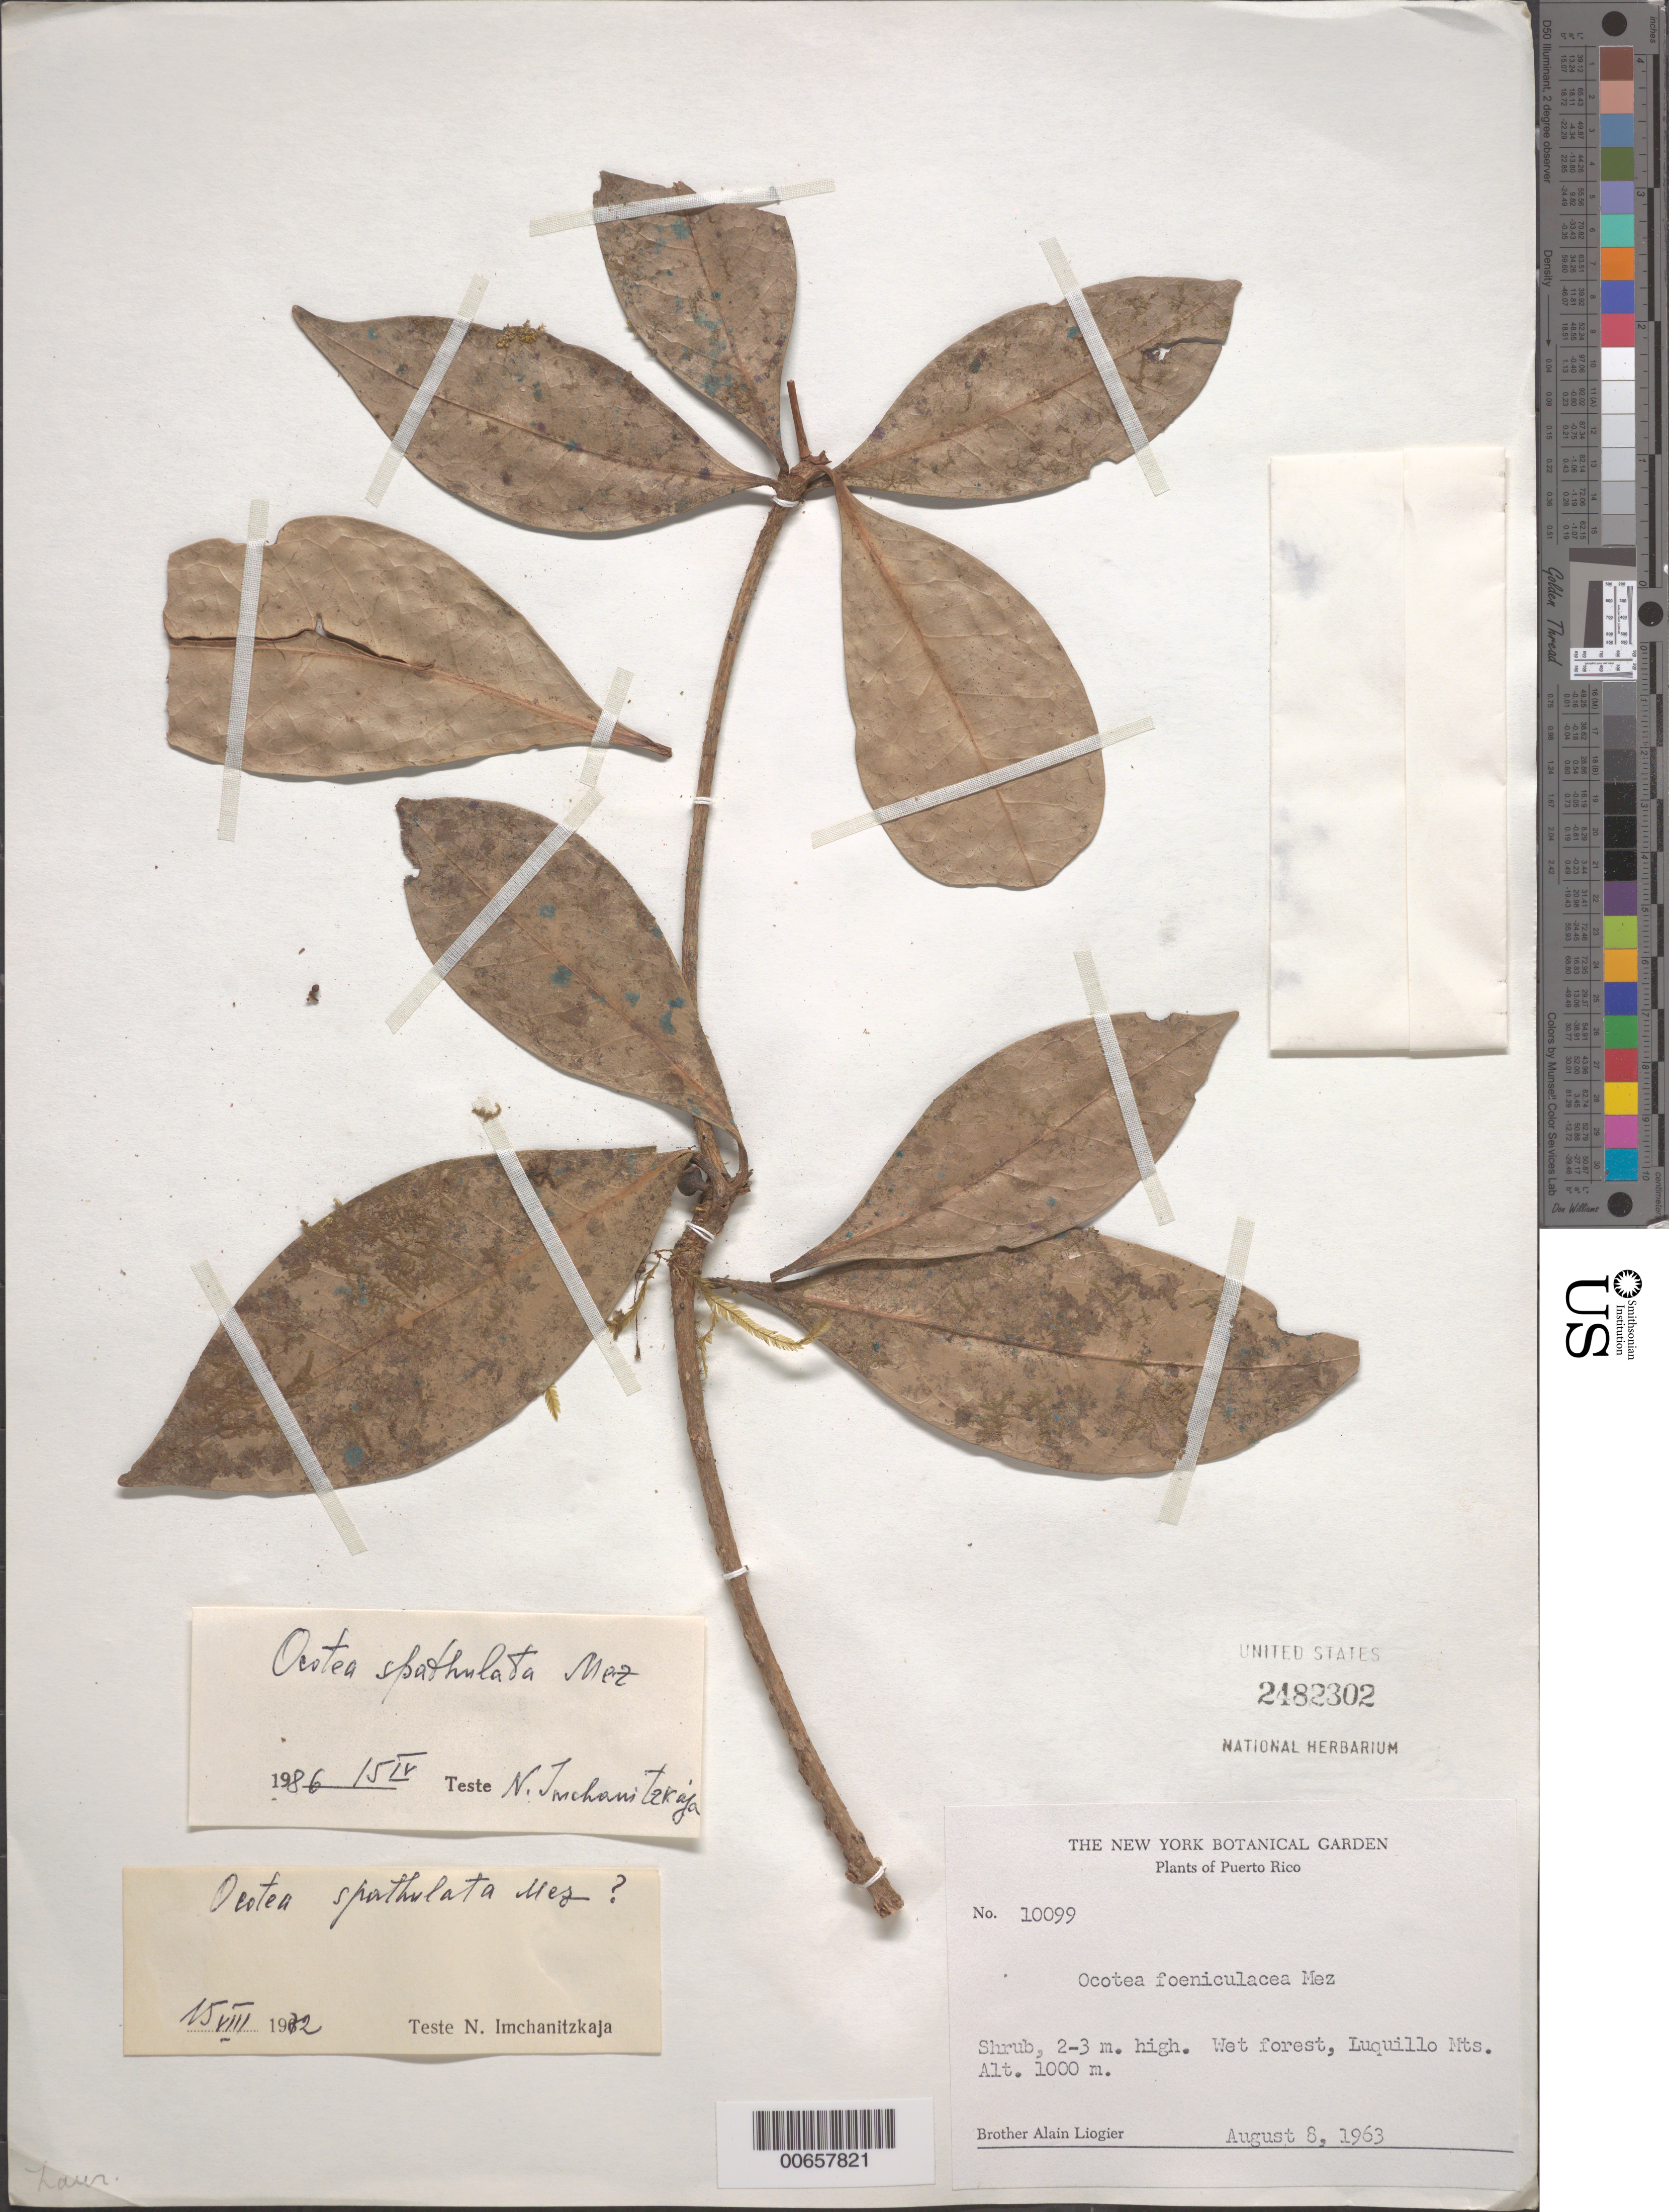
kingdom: Plantae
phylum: Tracheophyta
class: Magnoliopsida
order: Laurales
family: Lauraceae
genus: Ocotea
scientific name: Ocotea spathulata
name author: Mez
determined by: McChanitzkaja, N.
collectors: A. H. Liogier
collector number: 10099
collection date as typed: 08 Aug 1963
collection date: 1963-08-08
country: Puerto Rico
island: Greater Antilles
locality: Luquillo Mts.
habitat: Wet forest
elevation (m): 1000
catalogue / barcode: US 2482302